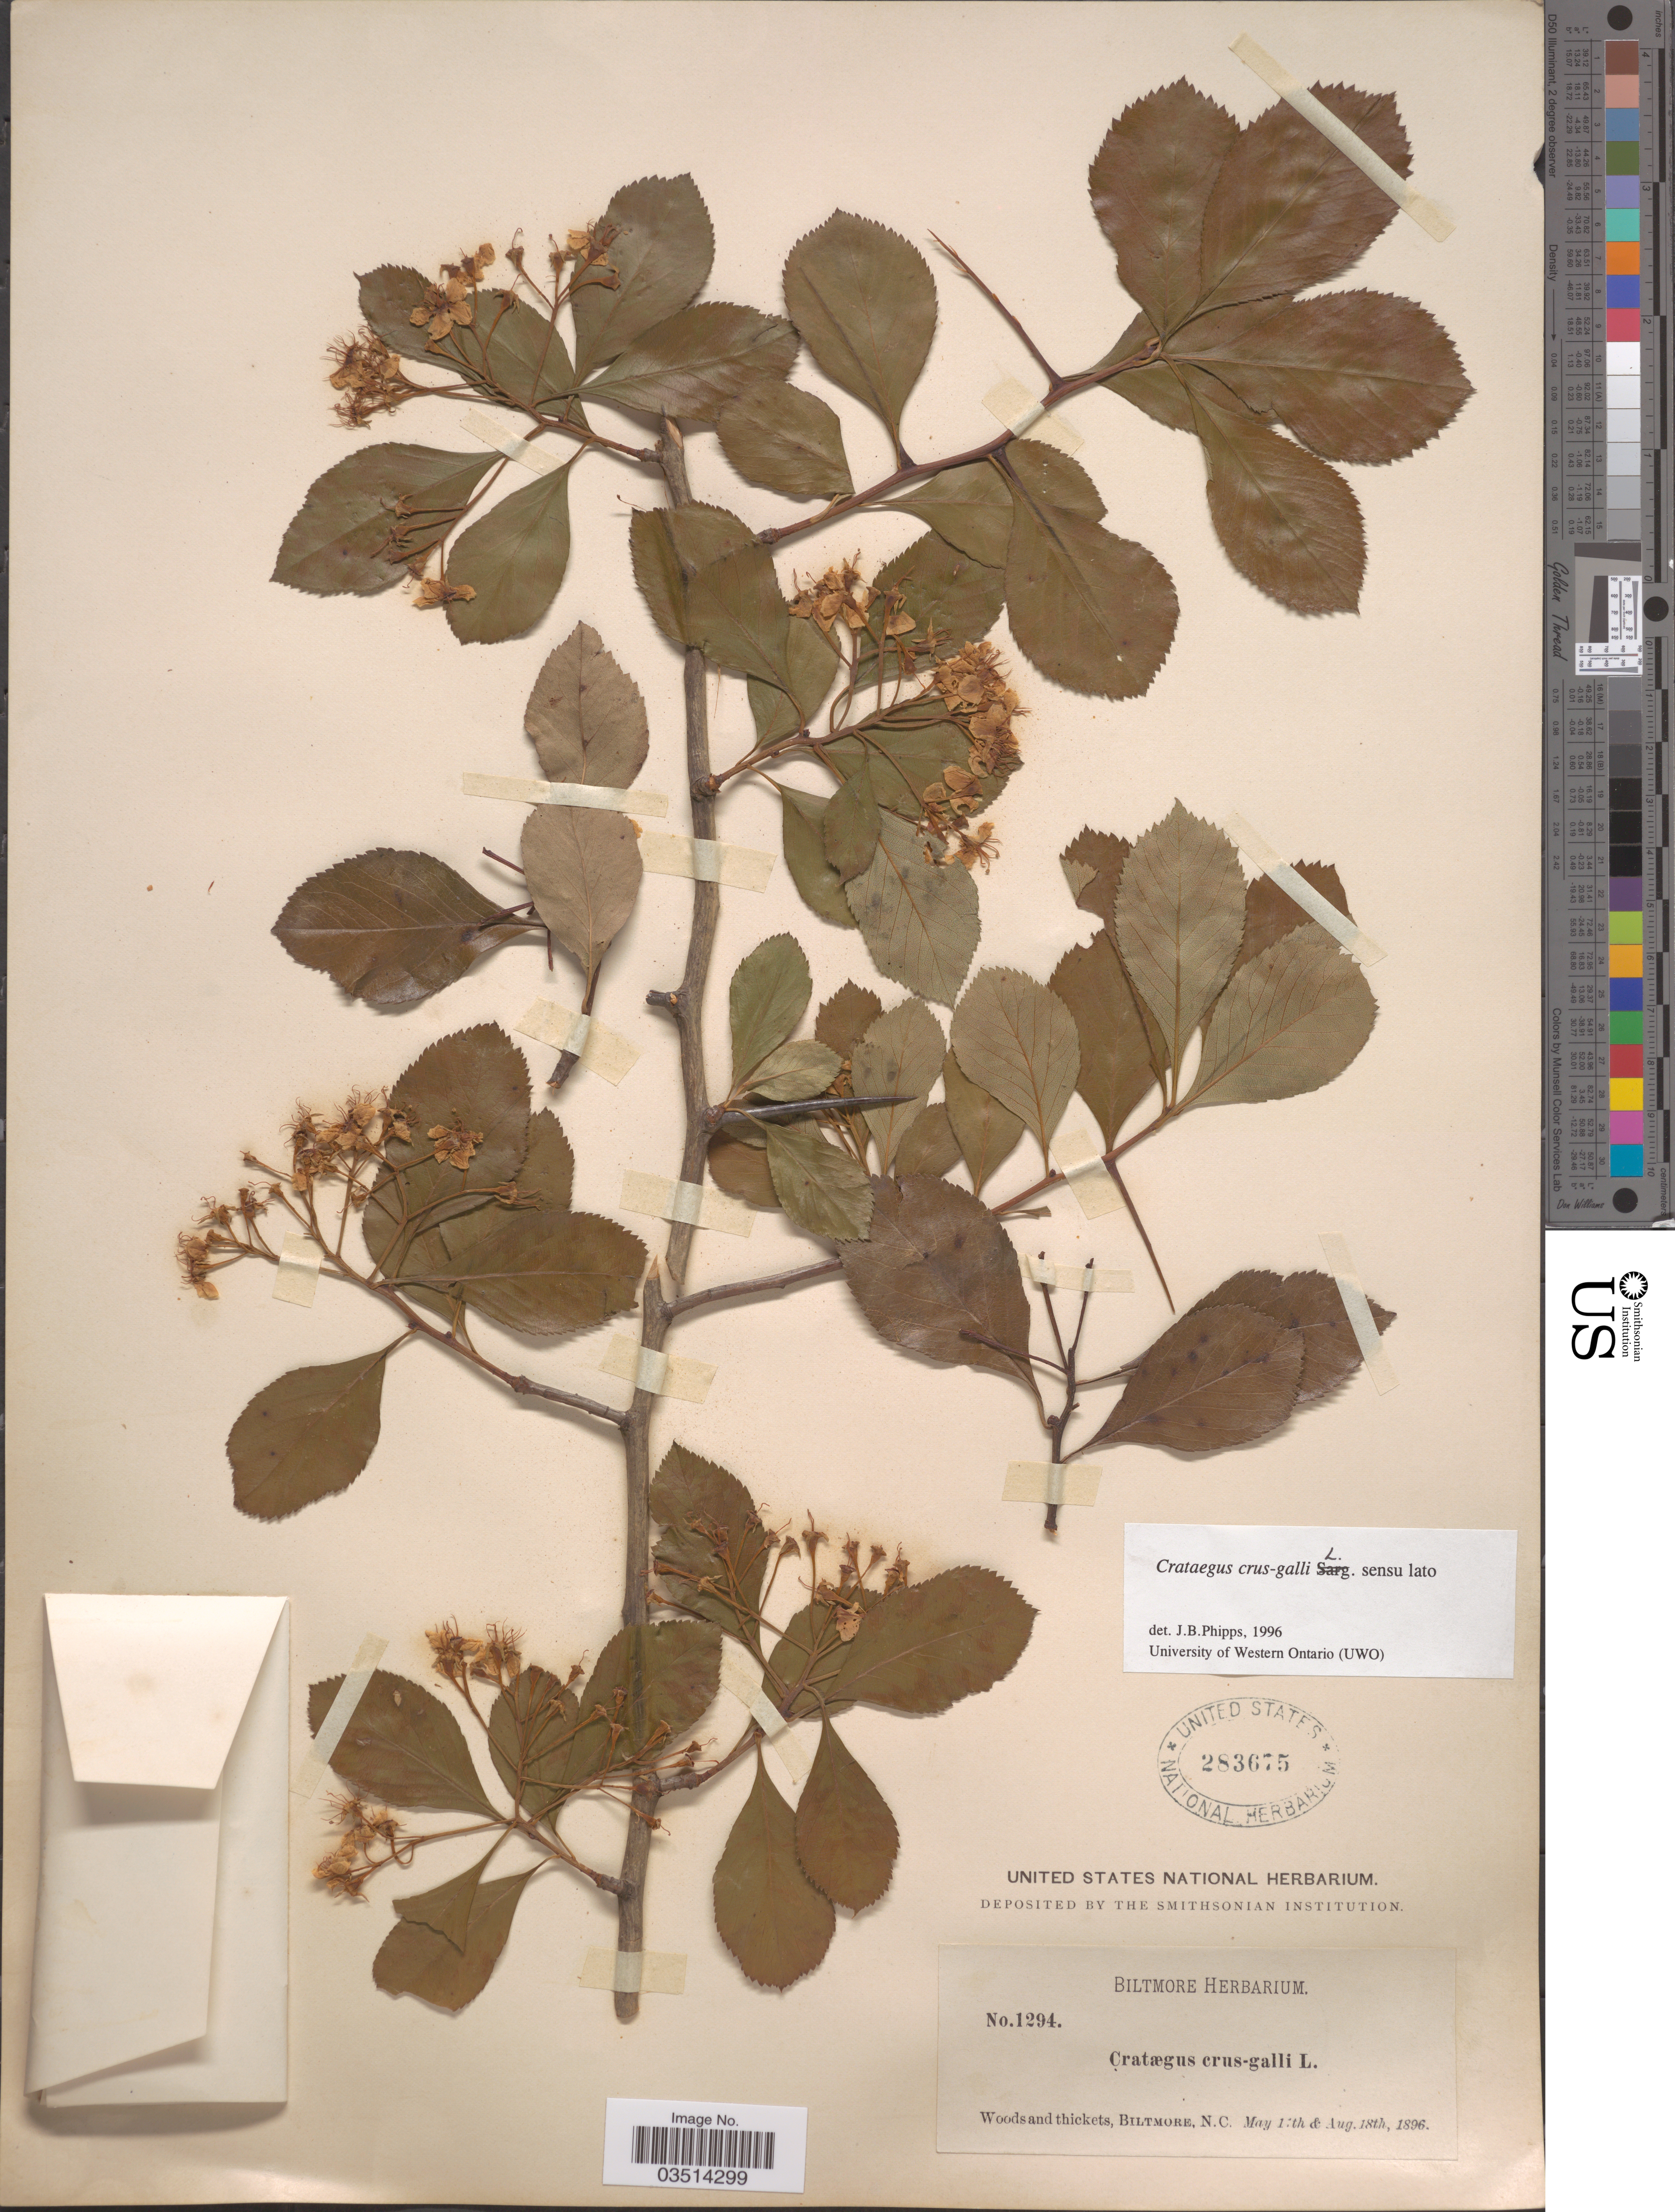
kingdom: Plantae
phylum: Tracheophyta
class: Magnoliopsida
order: Rosales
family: Rosaceae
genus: Crataegus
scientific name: Crataegus crus-galli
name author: L.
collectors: ex herb. Biltmore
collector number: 1294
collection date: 1896-05-11/1896-08-18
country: United States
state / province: North Carolina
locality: Woods and thickets, Biltmore.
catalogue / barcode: US 283675